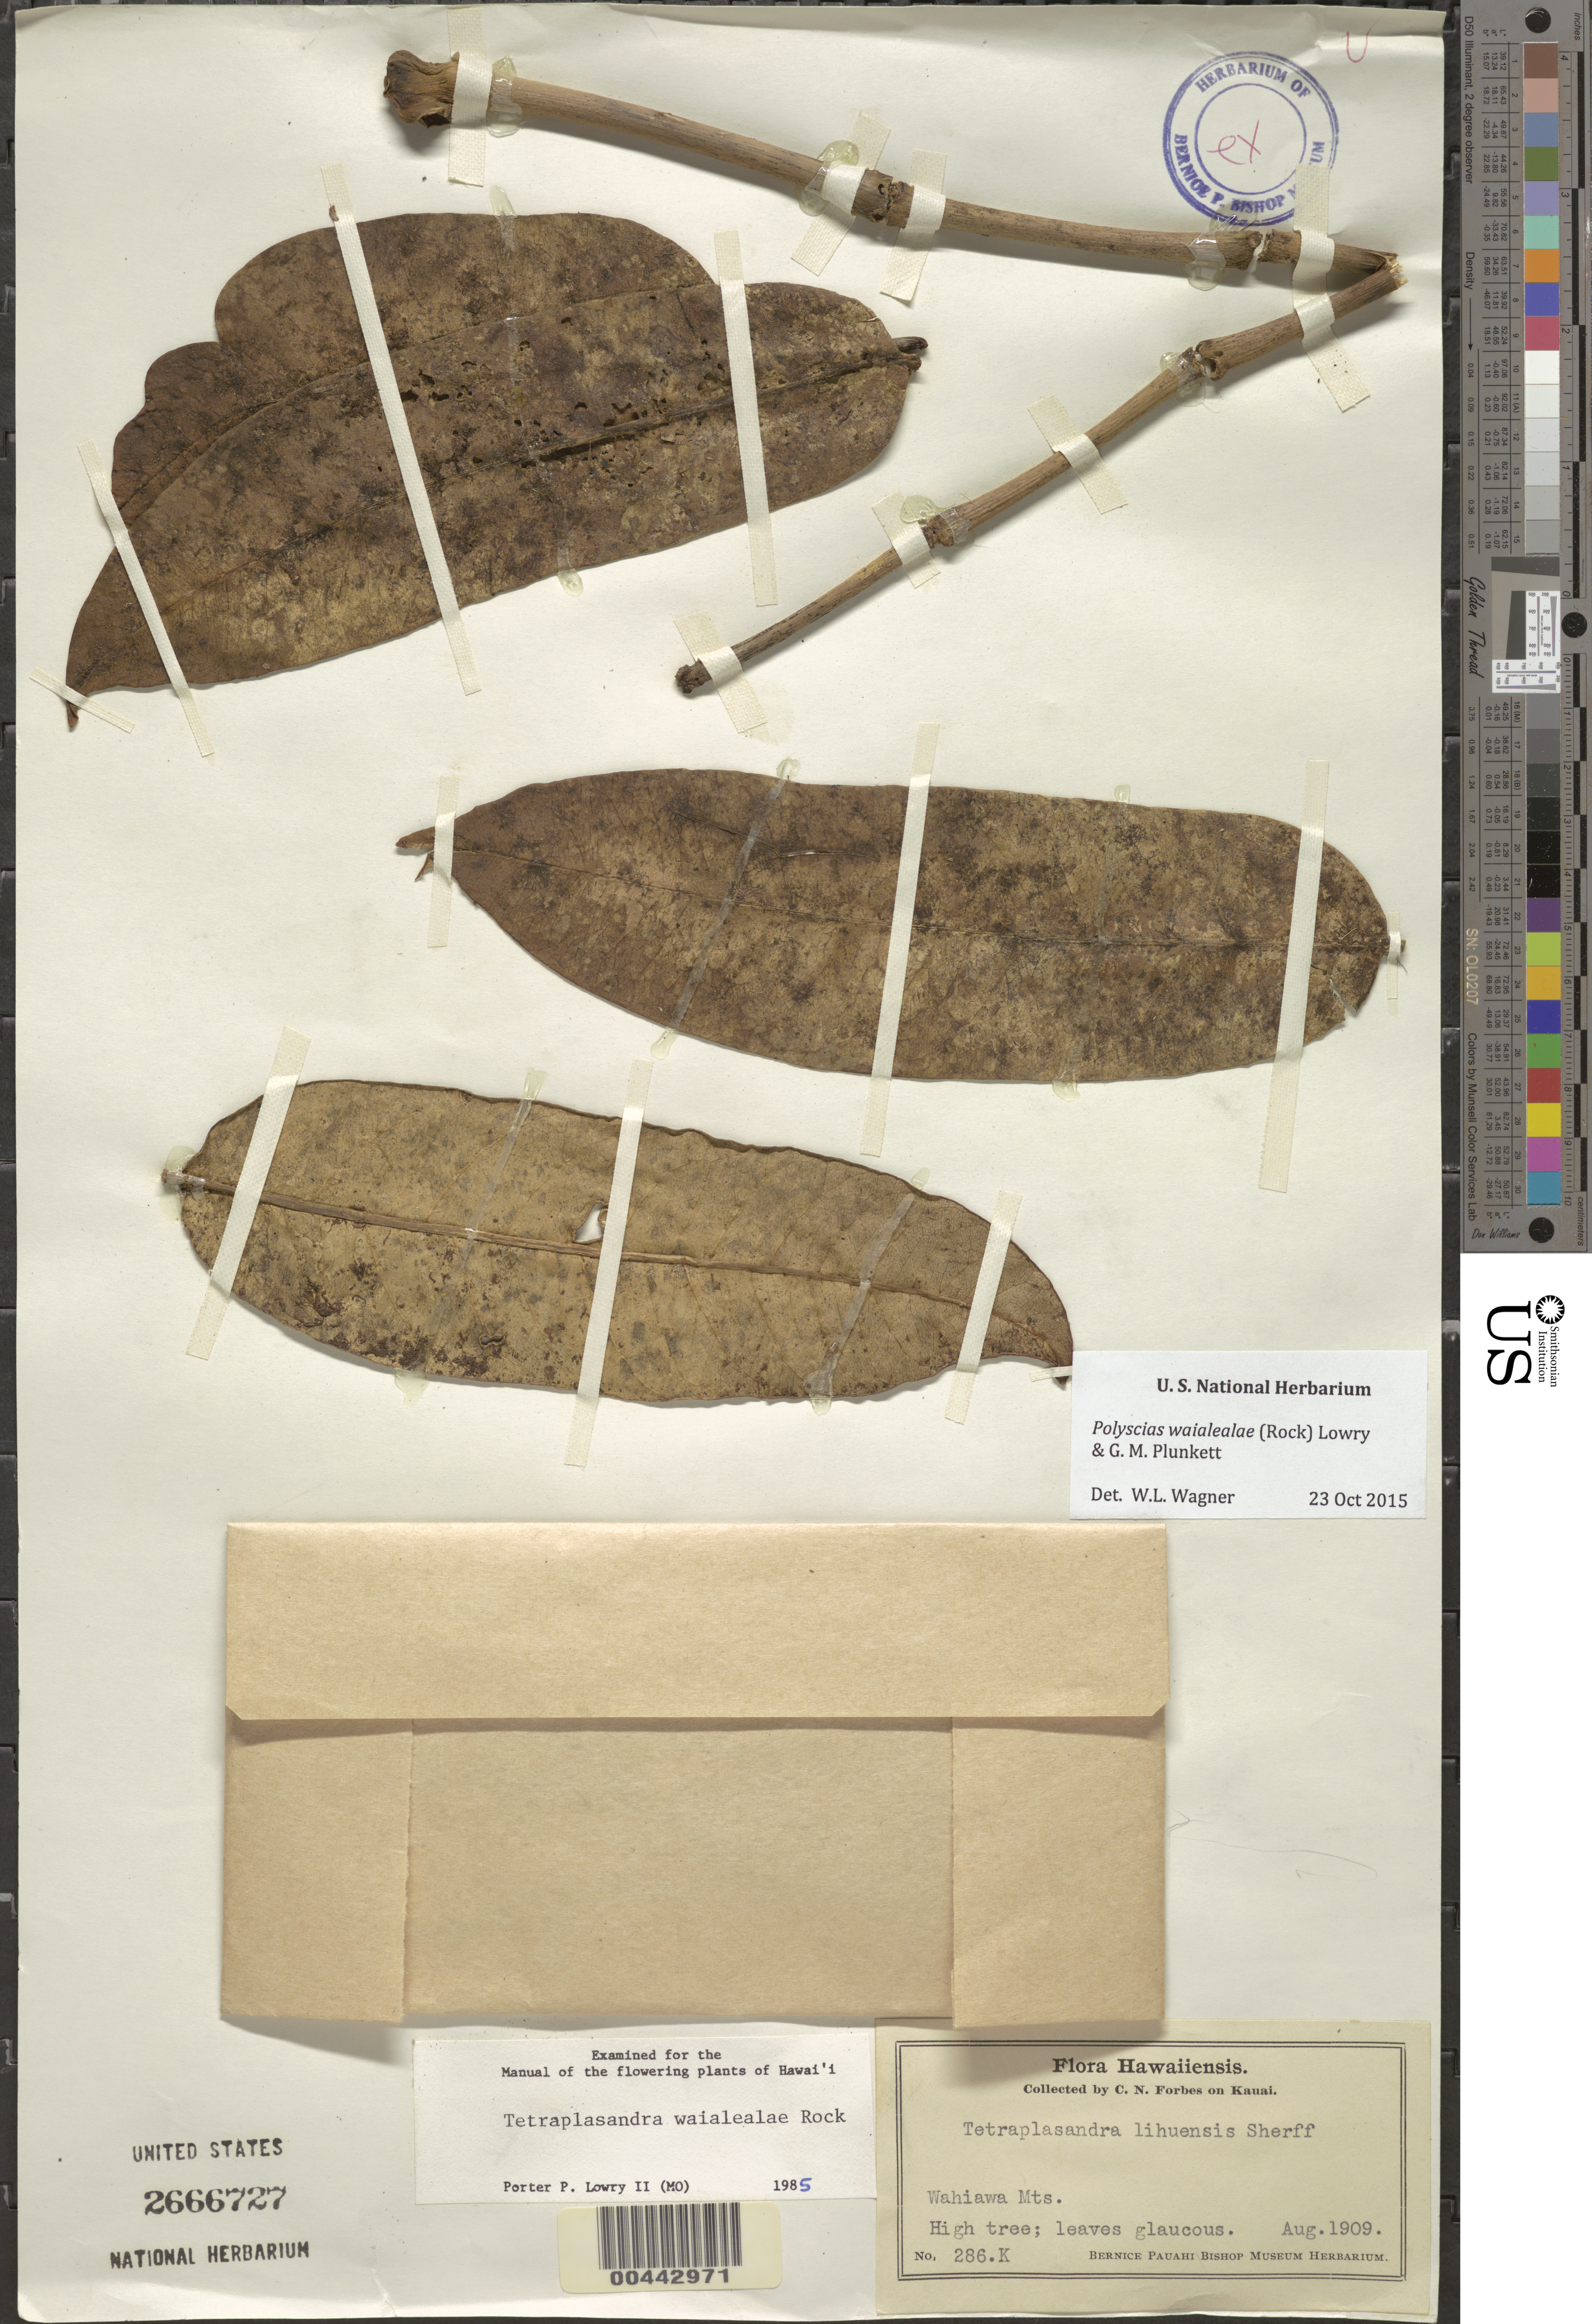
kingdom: Plantae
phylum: Tracheophyta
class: Magnoliopsida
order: Apiales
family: Araliaceae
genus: Polyscias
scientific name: Polyscias waialealae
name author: (Rock) Lowry & G. M. Plunkett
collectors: C. N. Forbes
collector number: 286.K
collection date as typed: Aug 1909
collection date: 1909-08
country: United States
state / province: Hawaii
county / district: Kauai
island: Kaua'i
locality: Wahiawa Mts.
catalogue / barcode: US 2666727